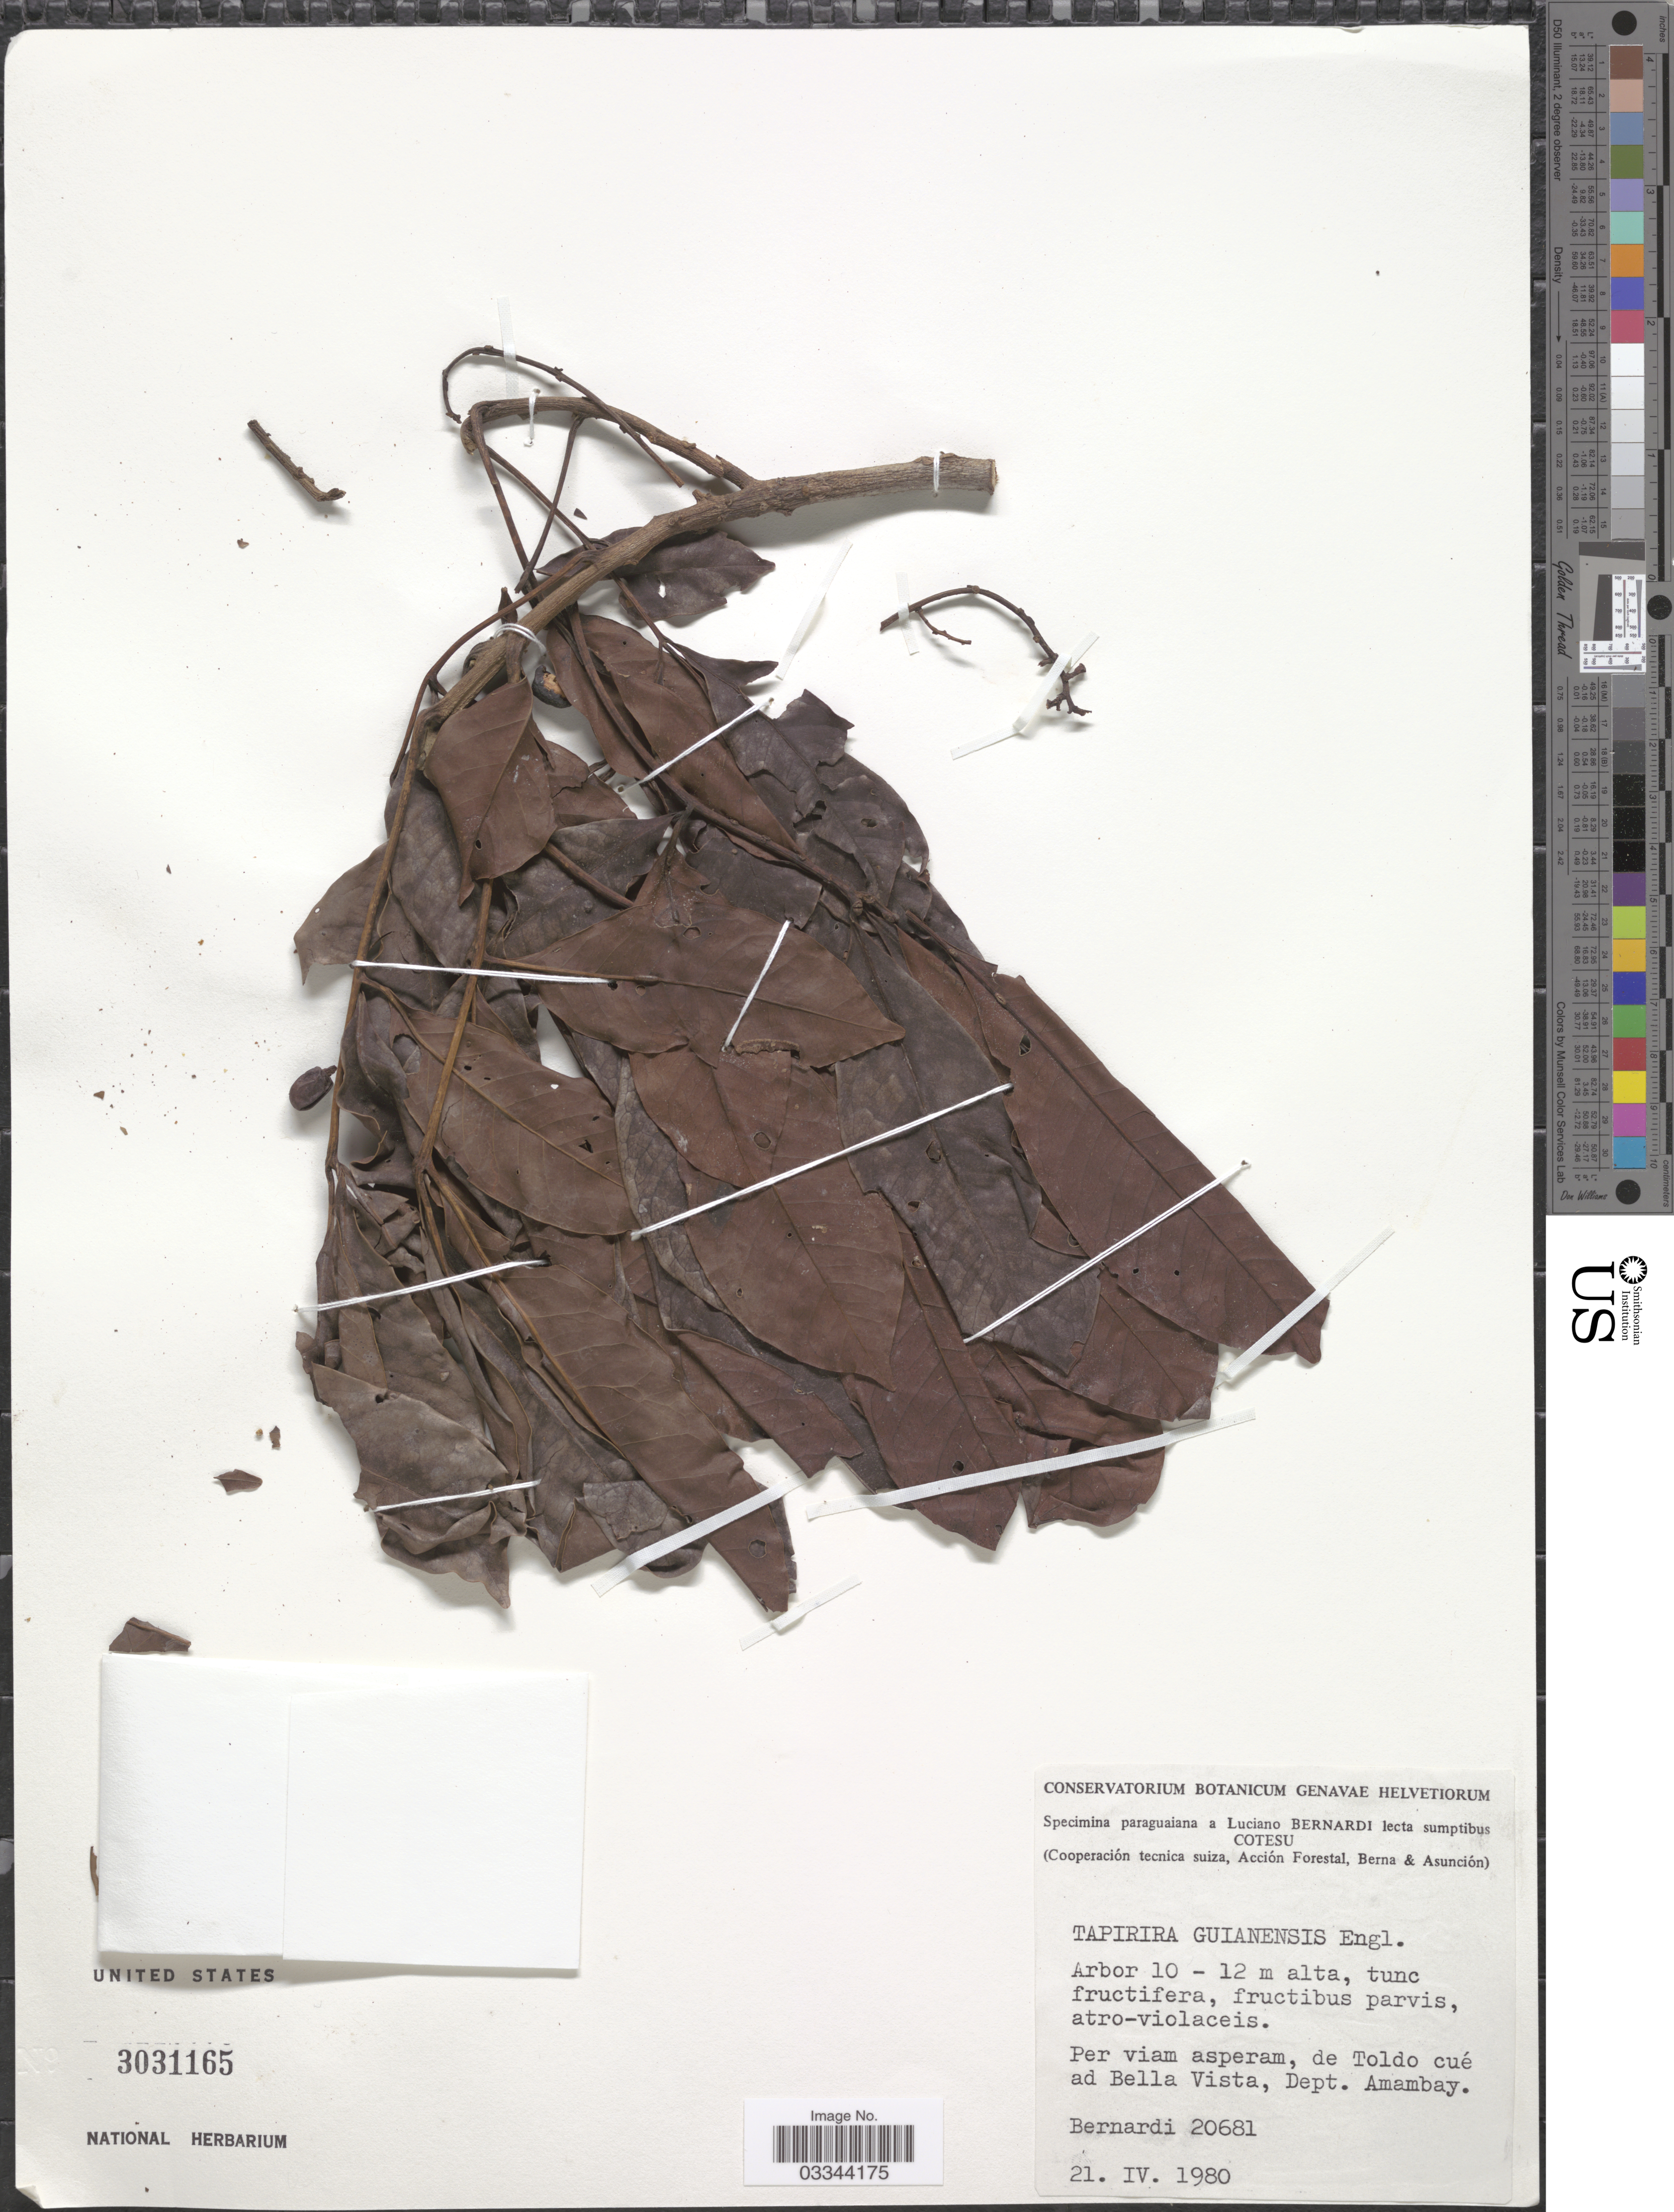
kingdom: Plantae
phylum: Tracheophyta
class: Magnoliopsida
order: Sapindales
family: Anacardiaceae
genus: Tapirira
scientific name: Tapirira guianensis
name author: Aubl.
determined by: Mitchell, John D.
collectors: Bernardi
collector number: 20681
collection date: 1980-04-21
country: Paraguay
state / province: Amambay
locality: Per viam asperam, de Toldo cué ad Bella Vista, Dept. Amambay.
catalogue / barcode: US 3031165